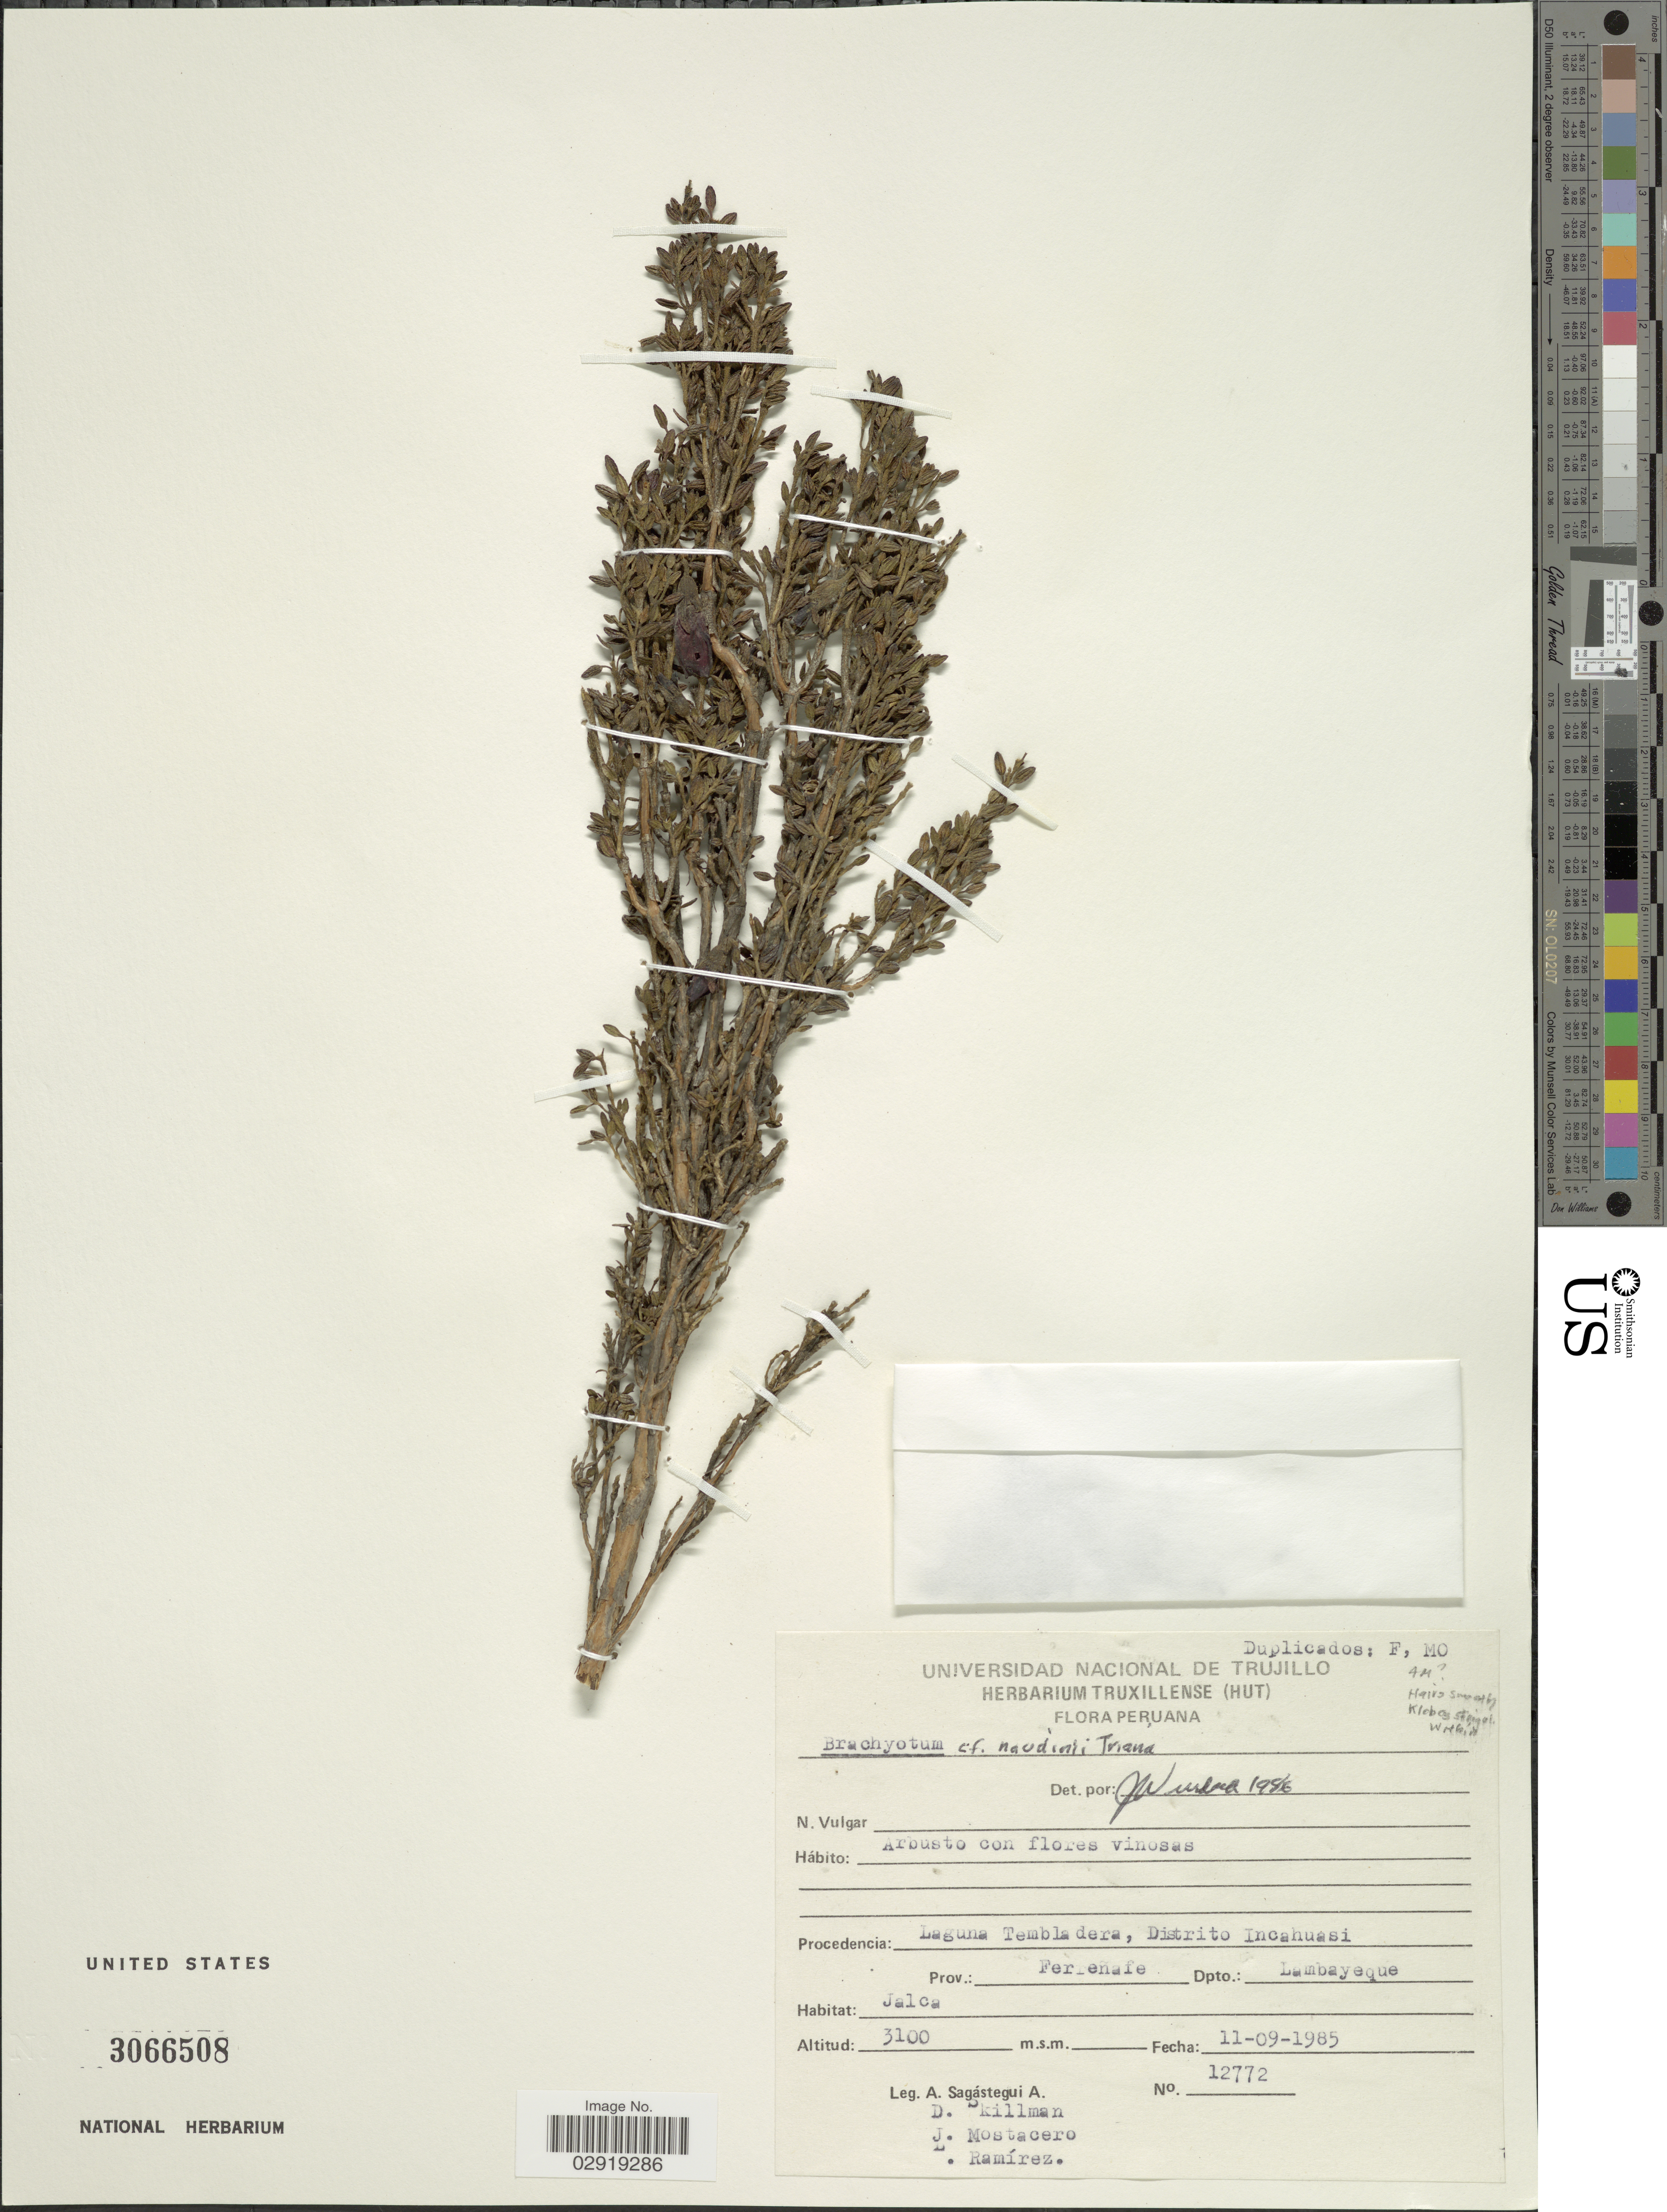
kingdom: Plantae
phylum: Tracheophyta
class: Magnoliopsida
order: Myrtales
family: Melastomataceae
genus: Brachyotum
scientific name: Brachyotum naudinii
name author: Triana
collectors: A. Sagástegui A., D. Skillman, J. Mostacero & L. Ramirez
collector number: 12772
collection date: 1985-09-11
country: Peru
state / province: Lambayeque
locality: Procedencia: Laguna Tembladera, Distrito Incahuasi. Prov.: Ferreñafe. Dpto.: Lambayeque. Jalca.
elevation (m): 3100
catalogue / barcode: US 3066508